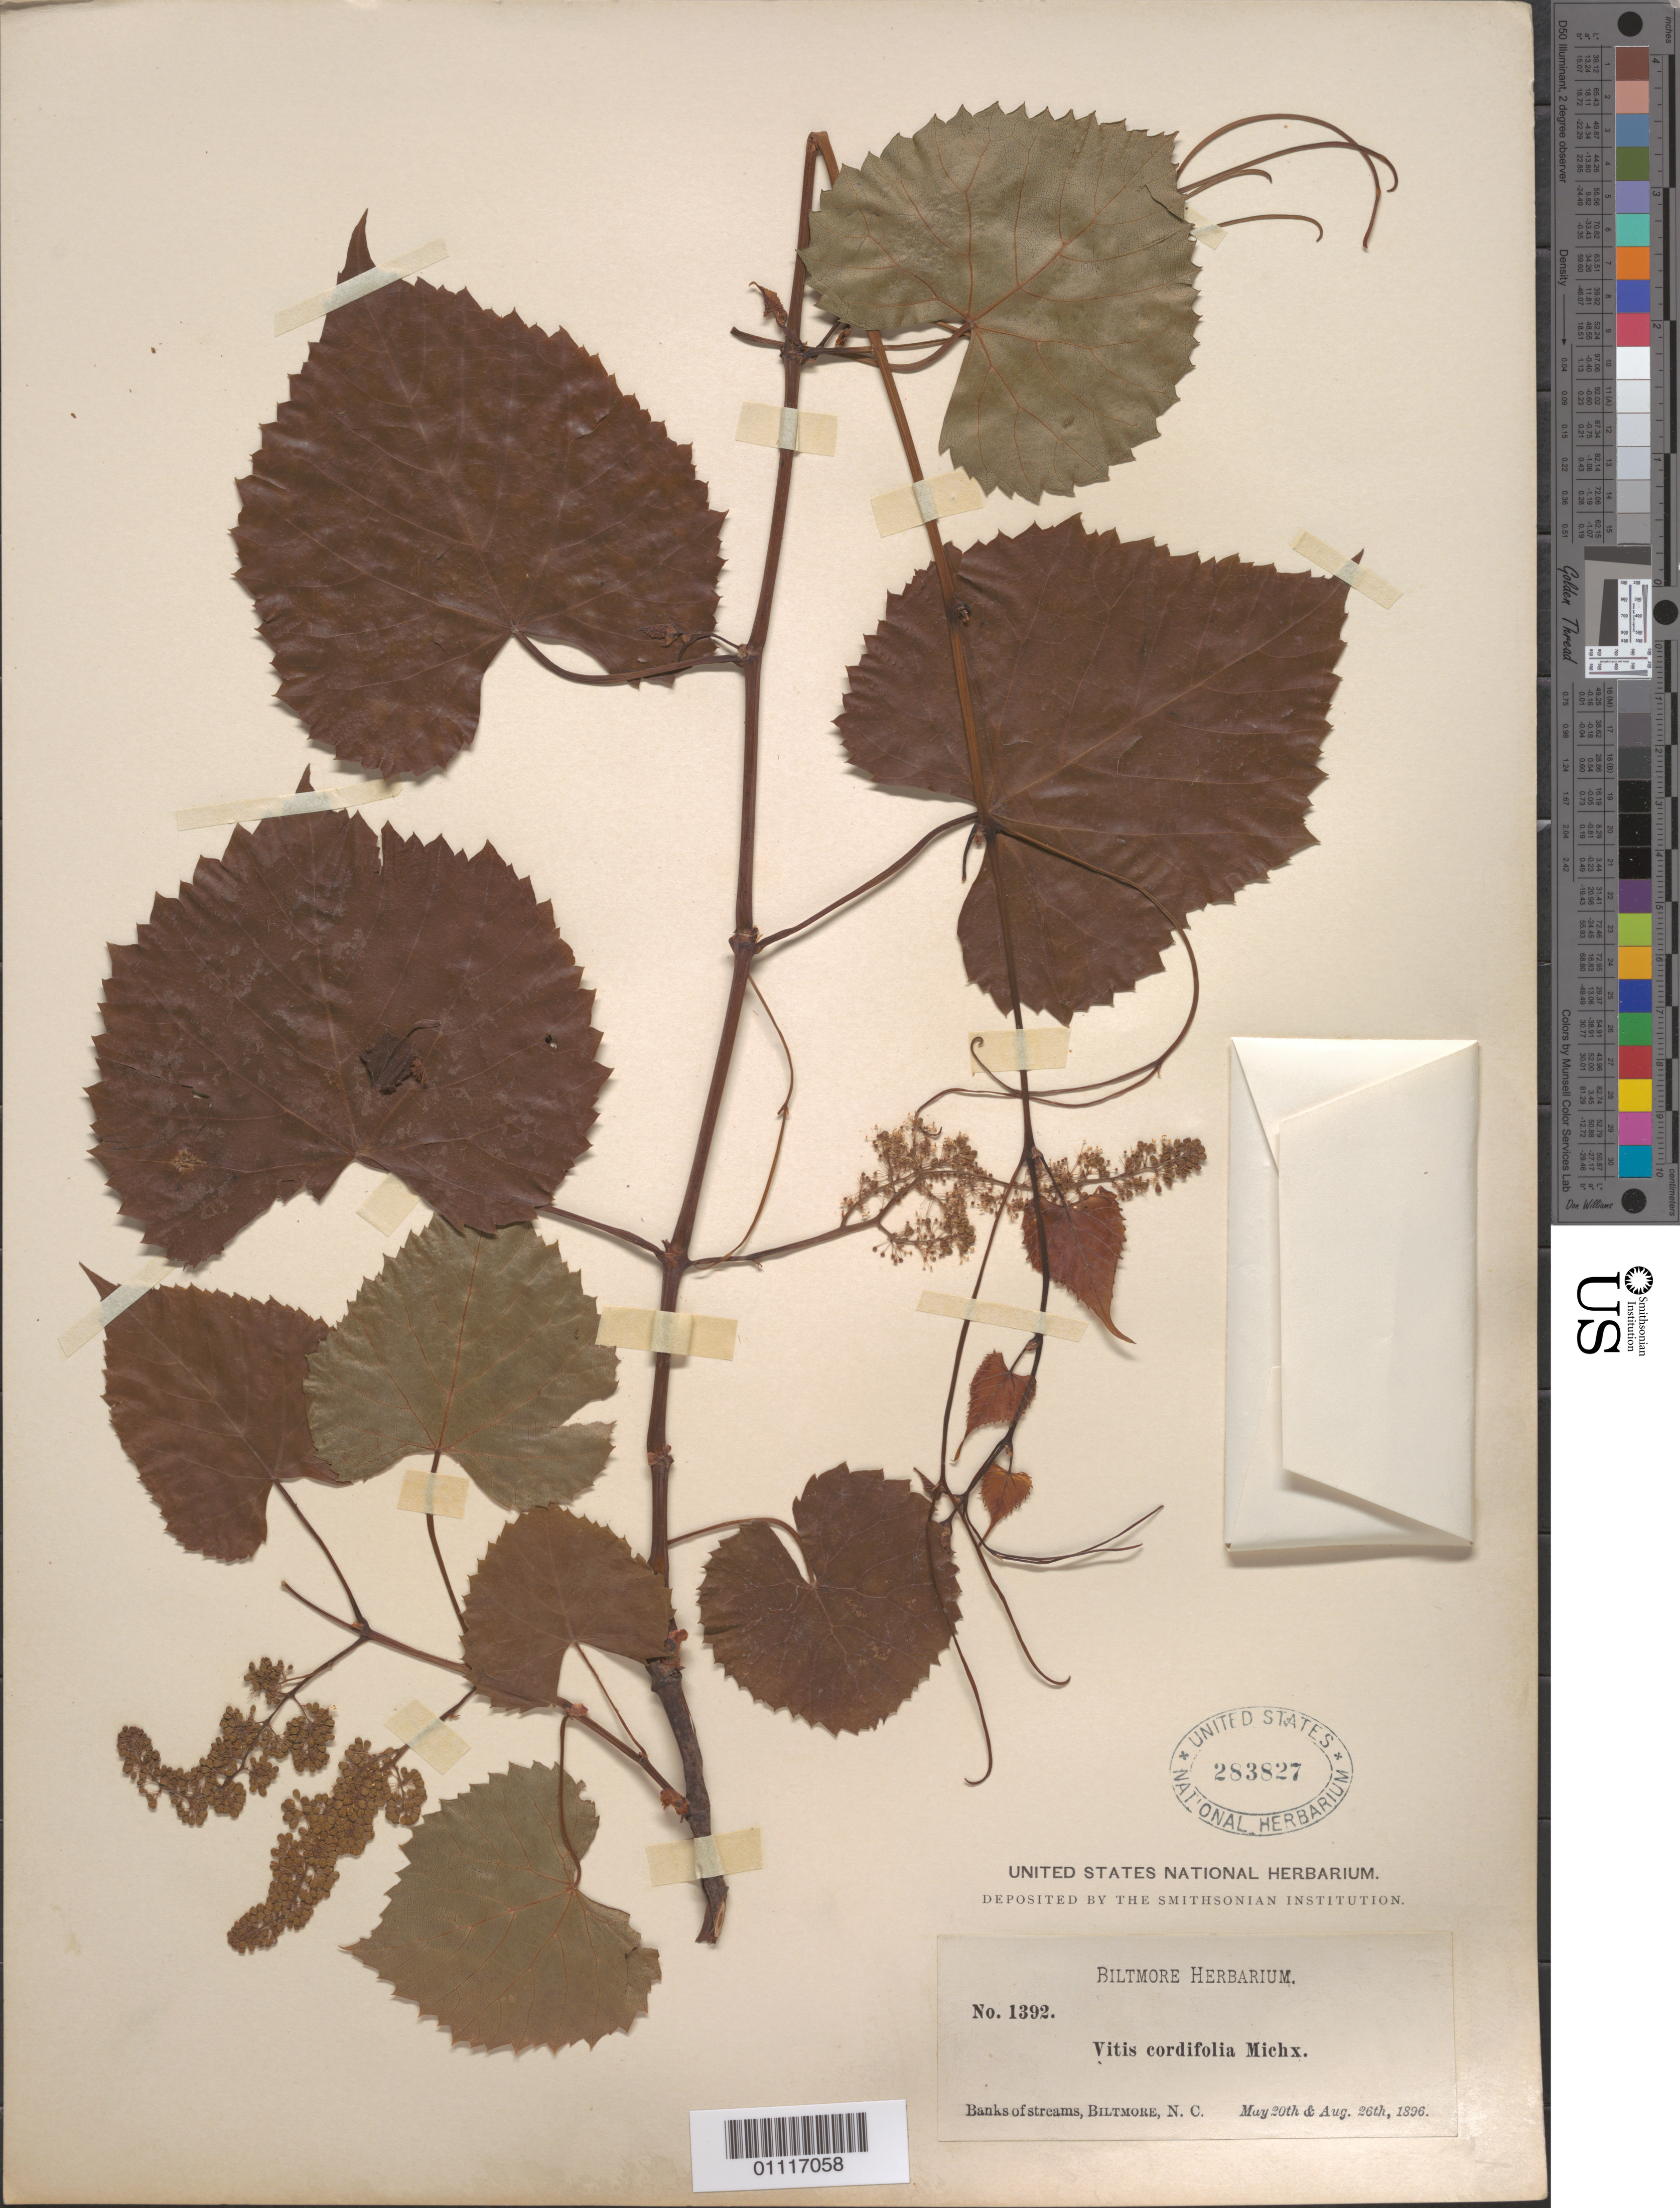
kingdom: Plantae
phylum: Tracheophyta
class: Magnoliopsida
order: Vitales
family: Vitaceae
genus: Vitis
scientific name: Vitis cordifolia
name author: Michx.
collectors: ex herb. Biltmore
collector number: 1392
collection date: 1896-05-20,1896-08-26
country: United States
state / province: North Carolina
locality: Banks of streams, Biltmore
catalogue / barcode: US 283827